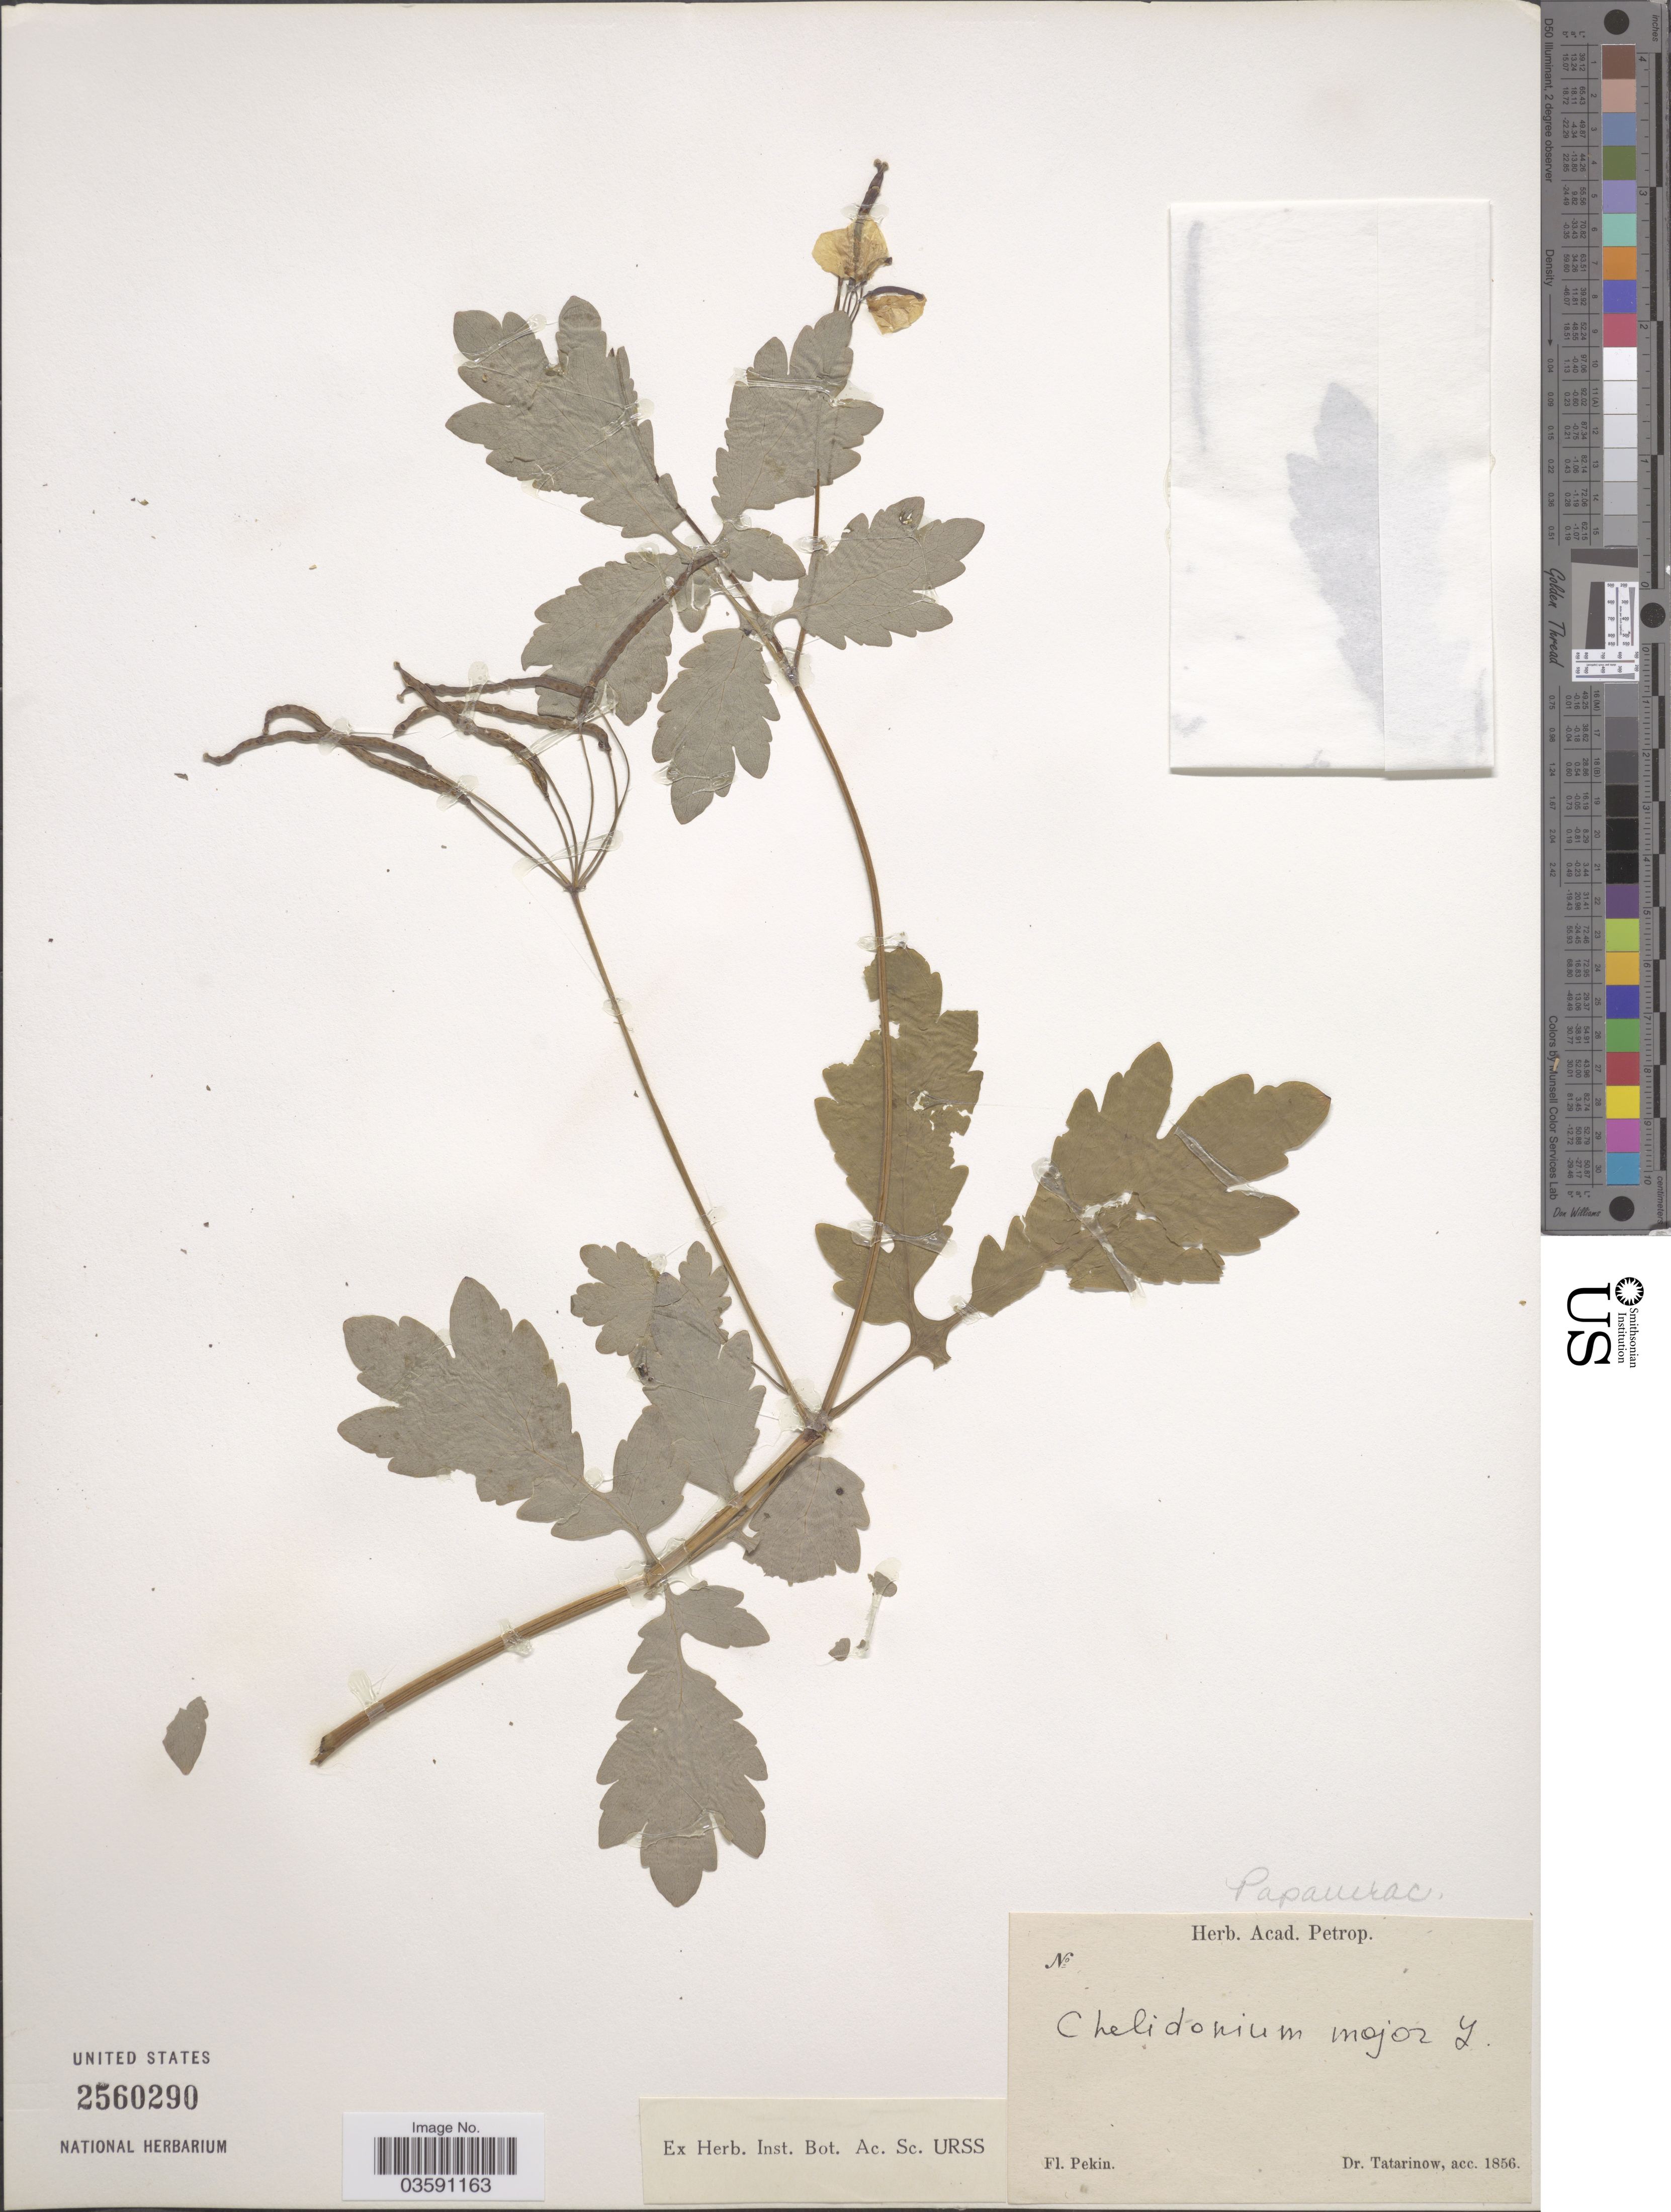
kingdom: Plantae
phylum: Tracheophyta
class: Magnoliopsida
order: Ranunculales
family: Papaveraceae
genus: Chelidonium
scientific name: Chelidonium majus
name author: L.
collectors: -. Tatarinow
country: China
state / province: Beijing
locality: Pekin.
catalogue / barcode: US 2560290